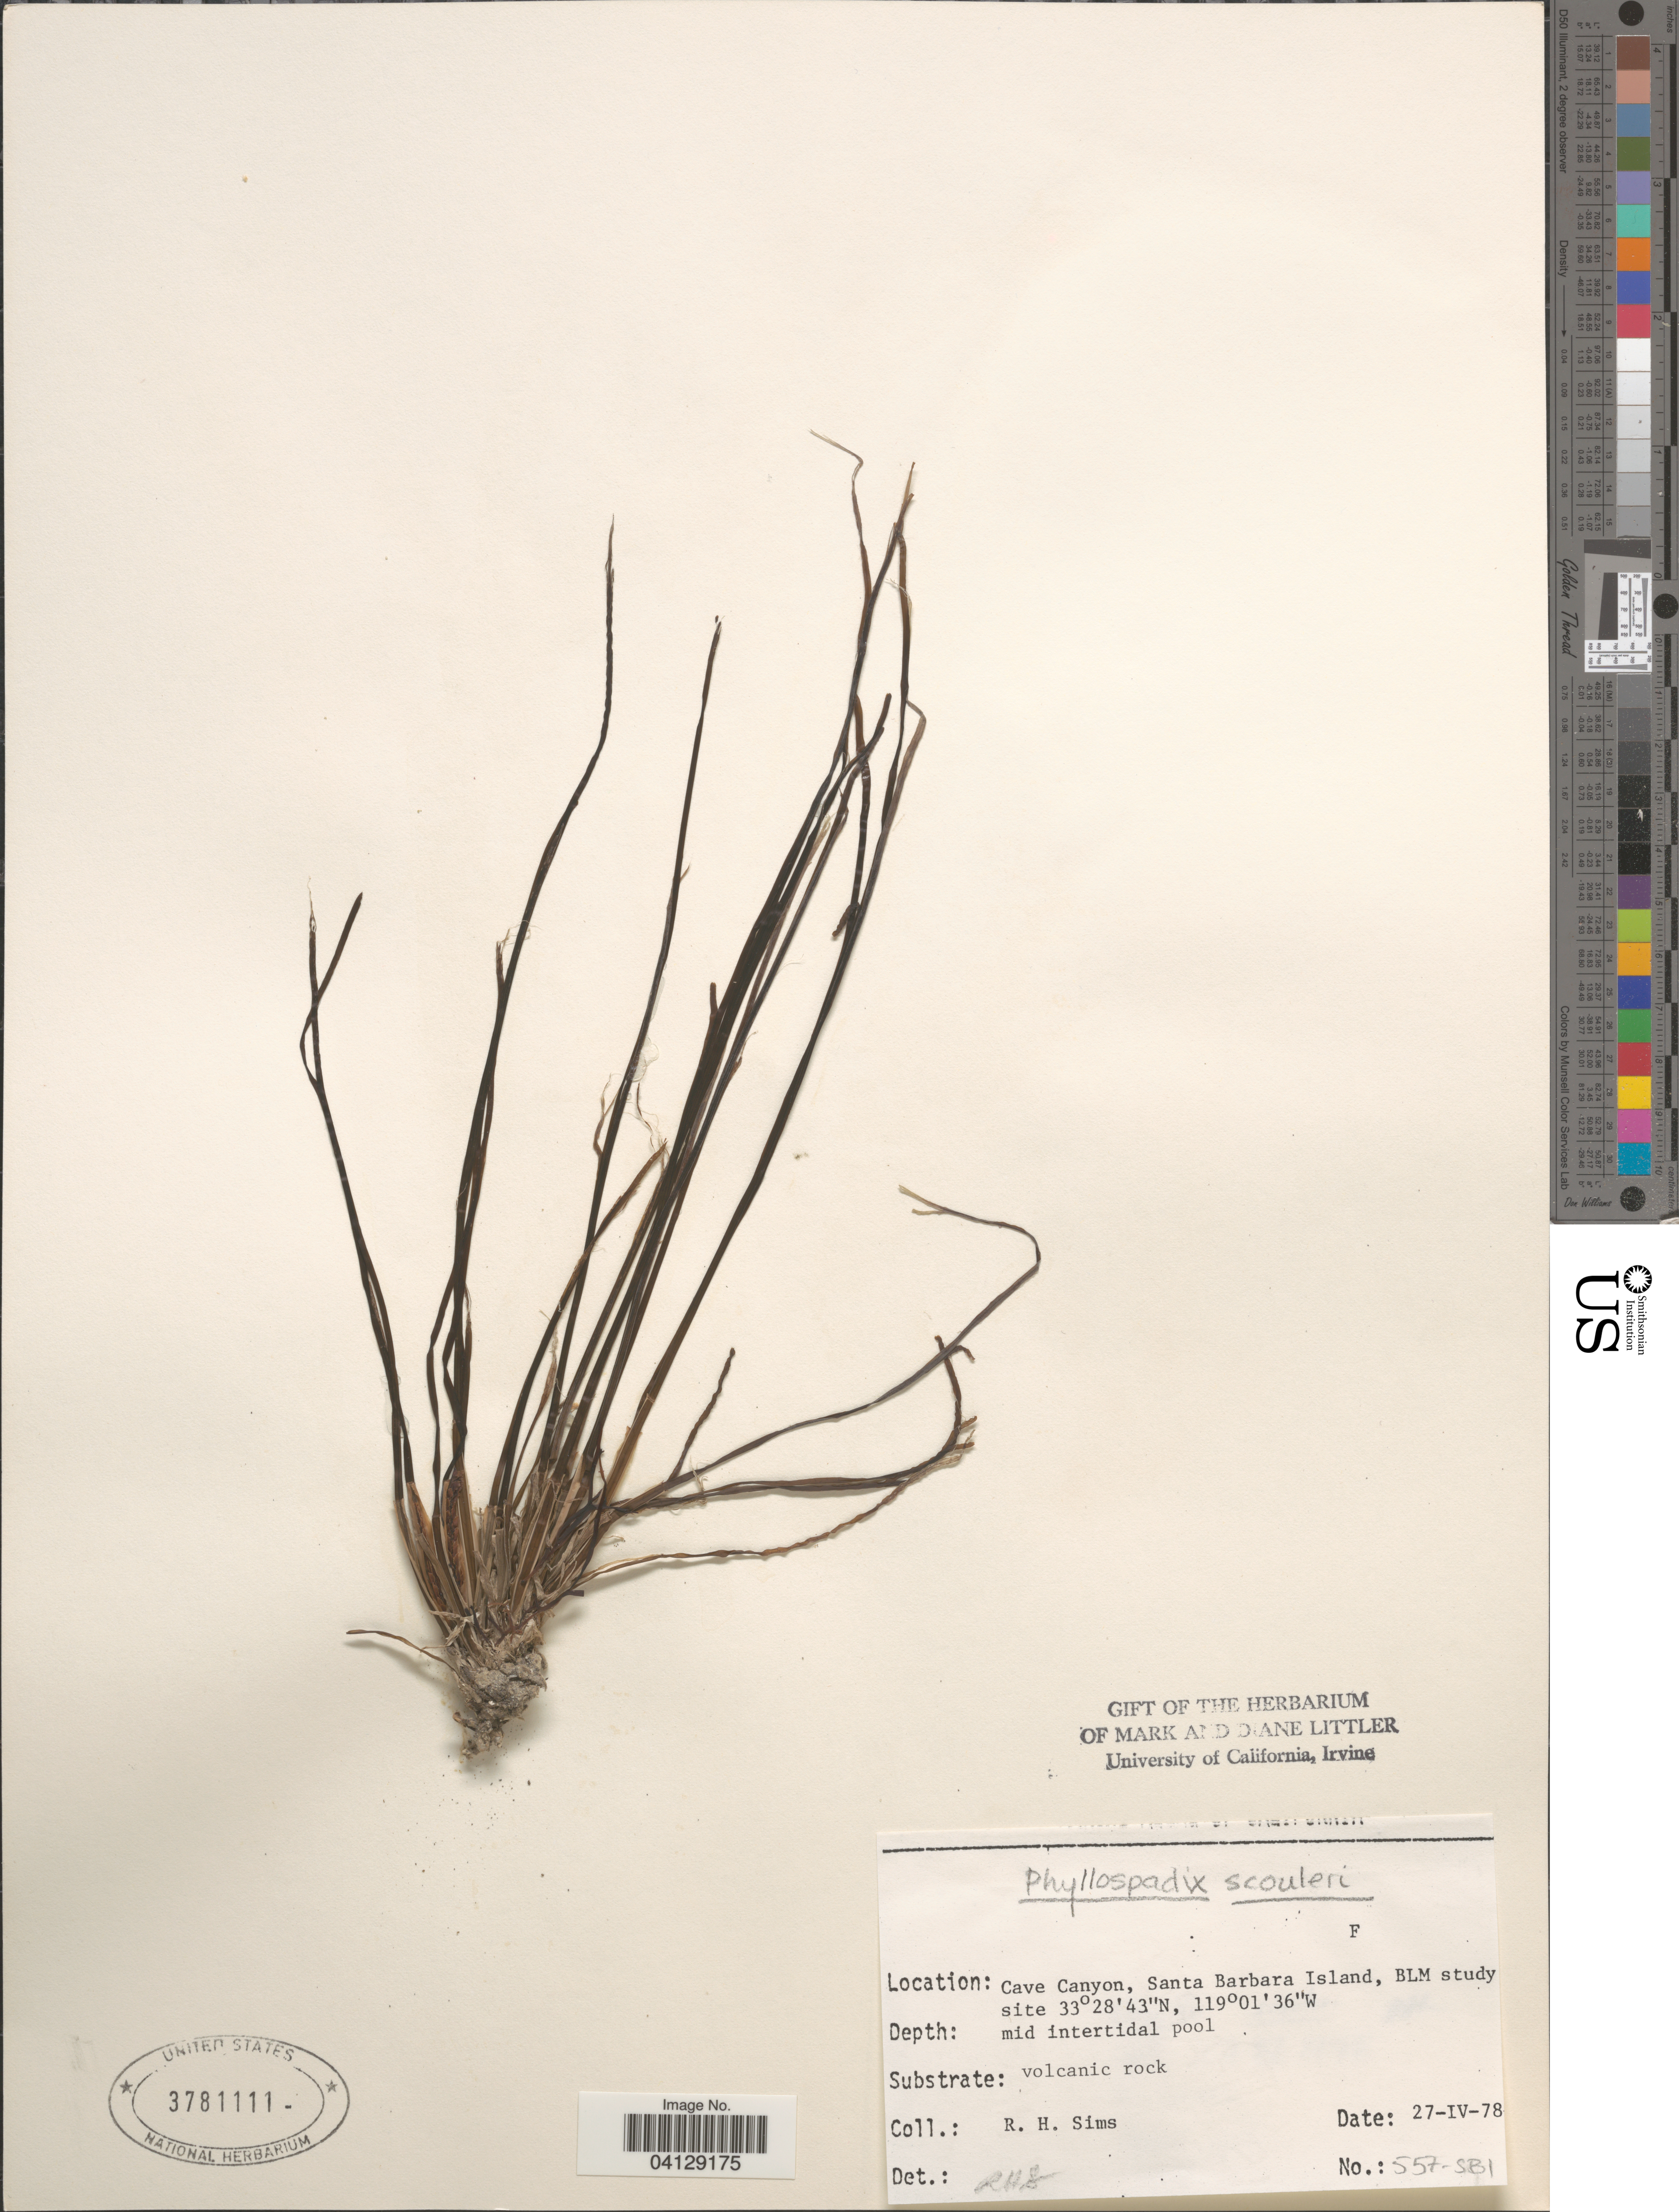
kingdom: Plantae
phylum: Tracheophyta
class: Liliopsida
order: Alismatales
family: Zosteraceae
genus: Phyllospadix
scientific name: Phyllospadix scouleri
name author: Hook.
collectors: R. H. Sims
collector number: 557-SBI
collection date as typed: Transcribed d/m/y: 27/4/78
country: United States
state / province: California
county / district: Santa Barbara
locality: Cave Canyon, Santa Barbara Island, BLM study site.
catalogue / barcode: US 3781111